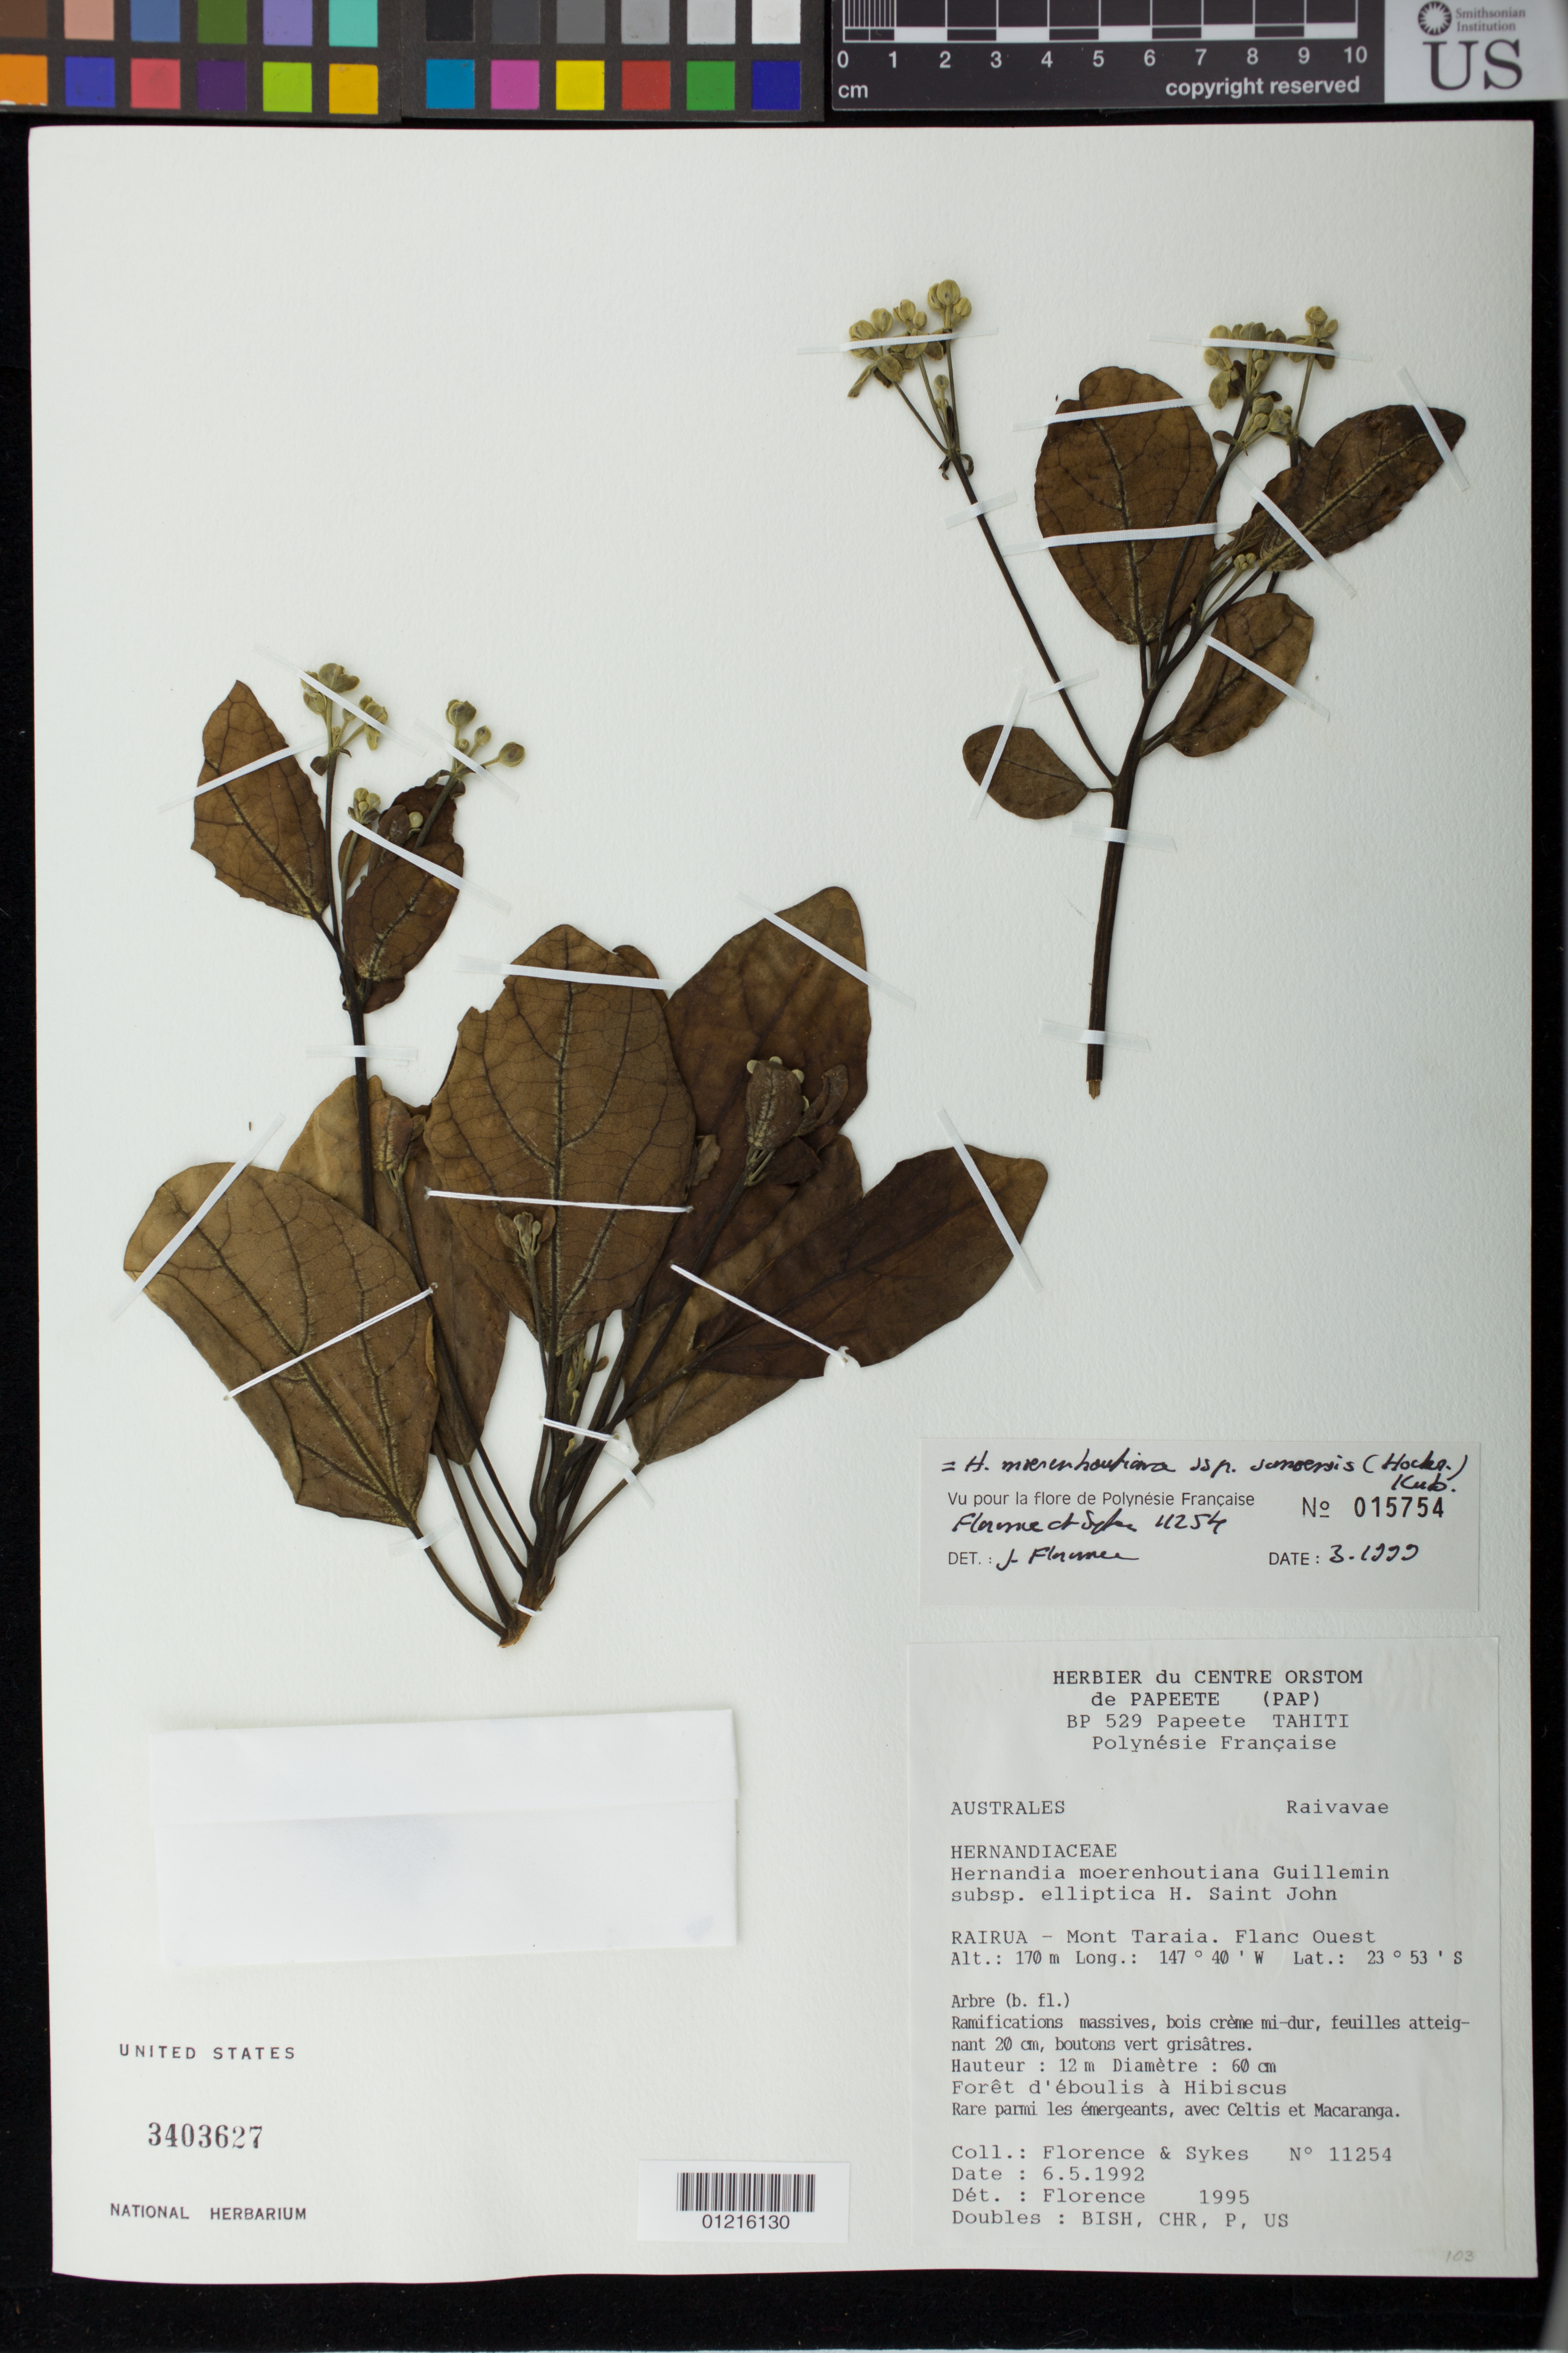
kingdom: Plantae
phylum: Tracheophyta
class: Magnoliopsida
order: Laurales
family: Hernandiaceae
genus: Hernandia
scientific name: Hernandia moerenhoutiana subsp. samoensis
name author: (Hochr.) Kubitzki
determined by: Florence, J.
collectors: J. Florence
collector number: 11254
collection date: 1992-05-06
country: French Polynesia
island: Raivavae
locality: Rairua: Mont Taraia. flanc Ouest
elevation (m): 170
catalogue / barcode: US 3403627